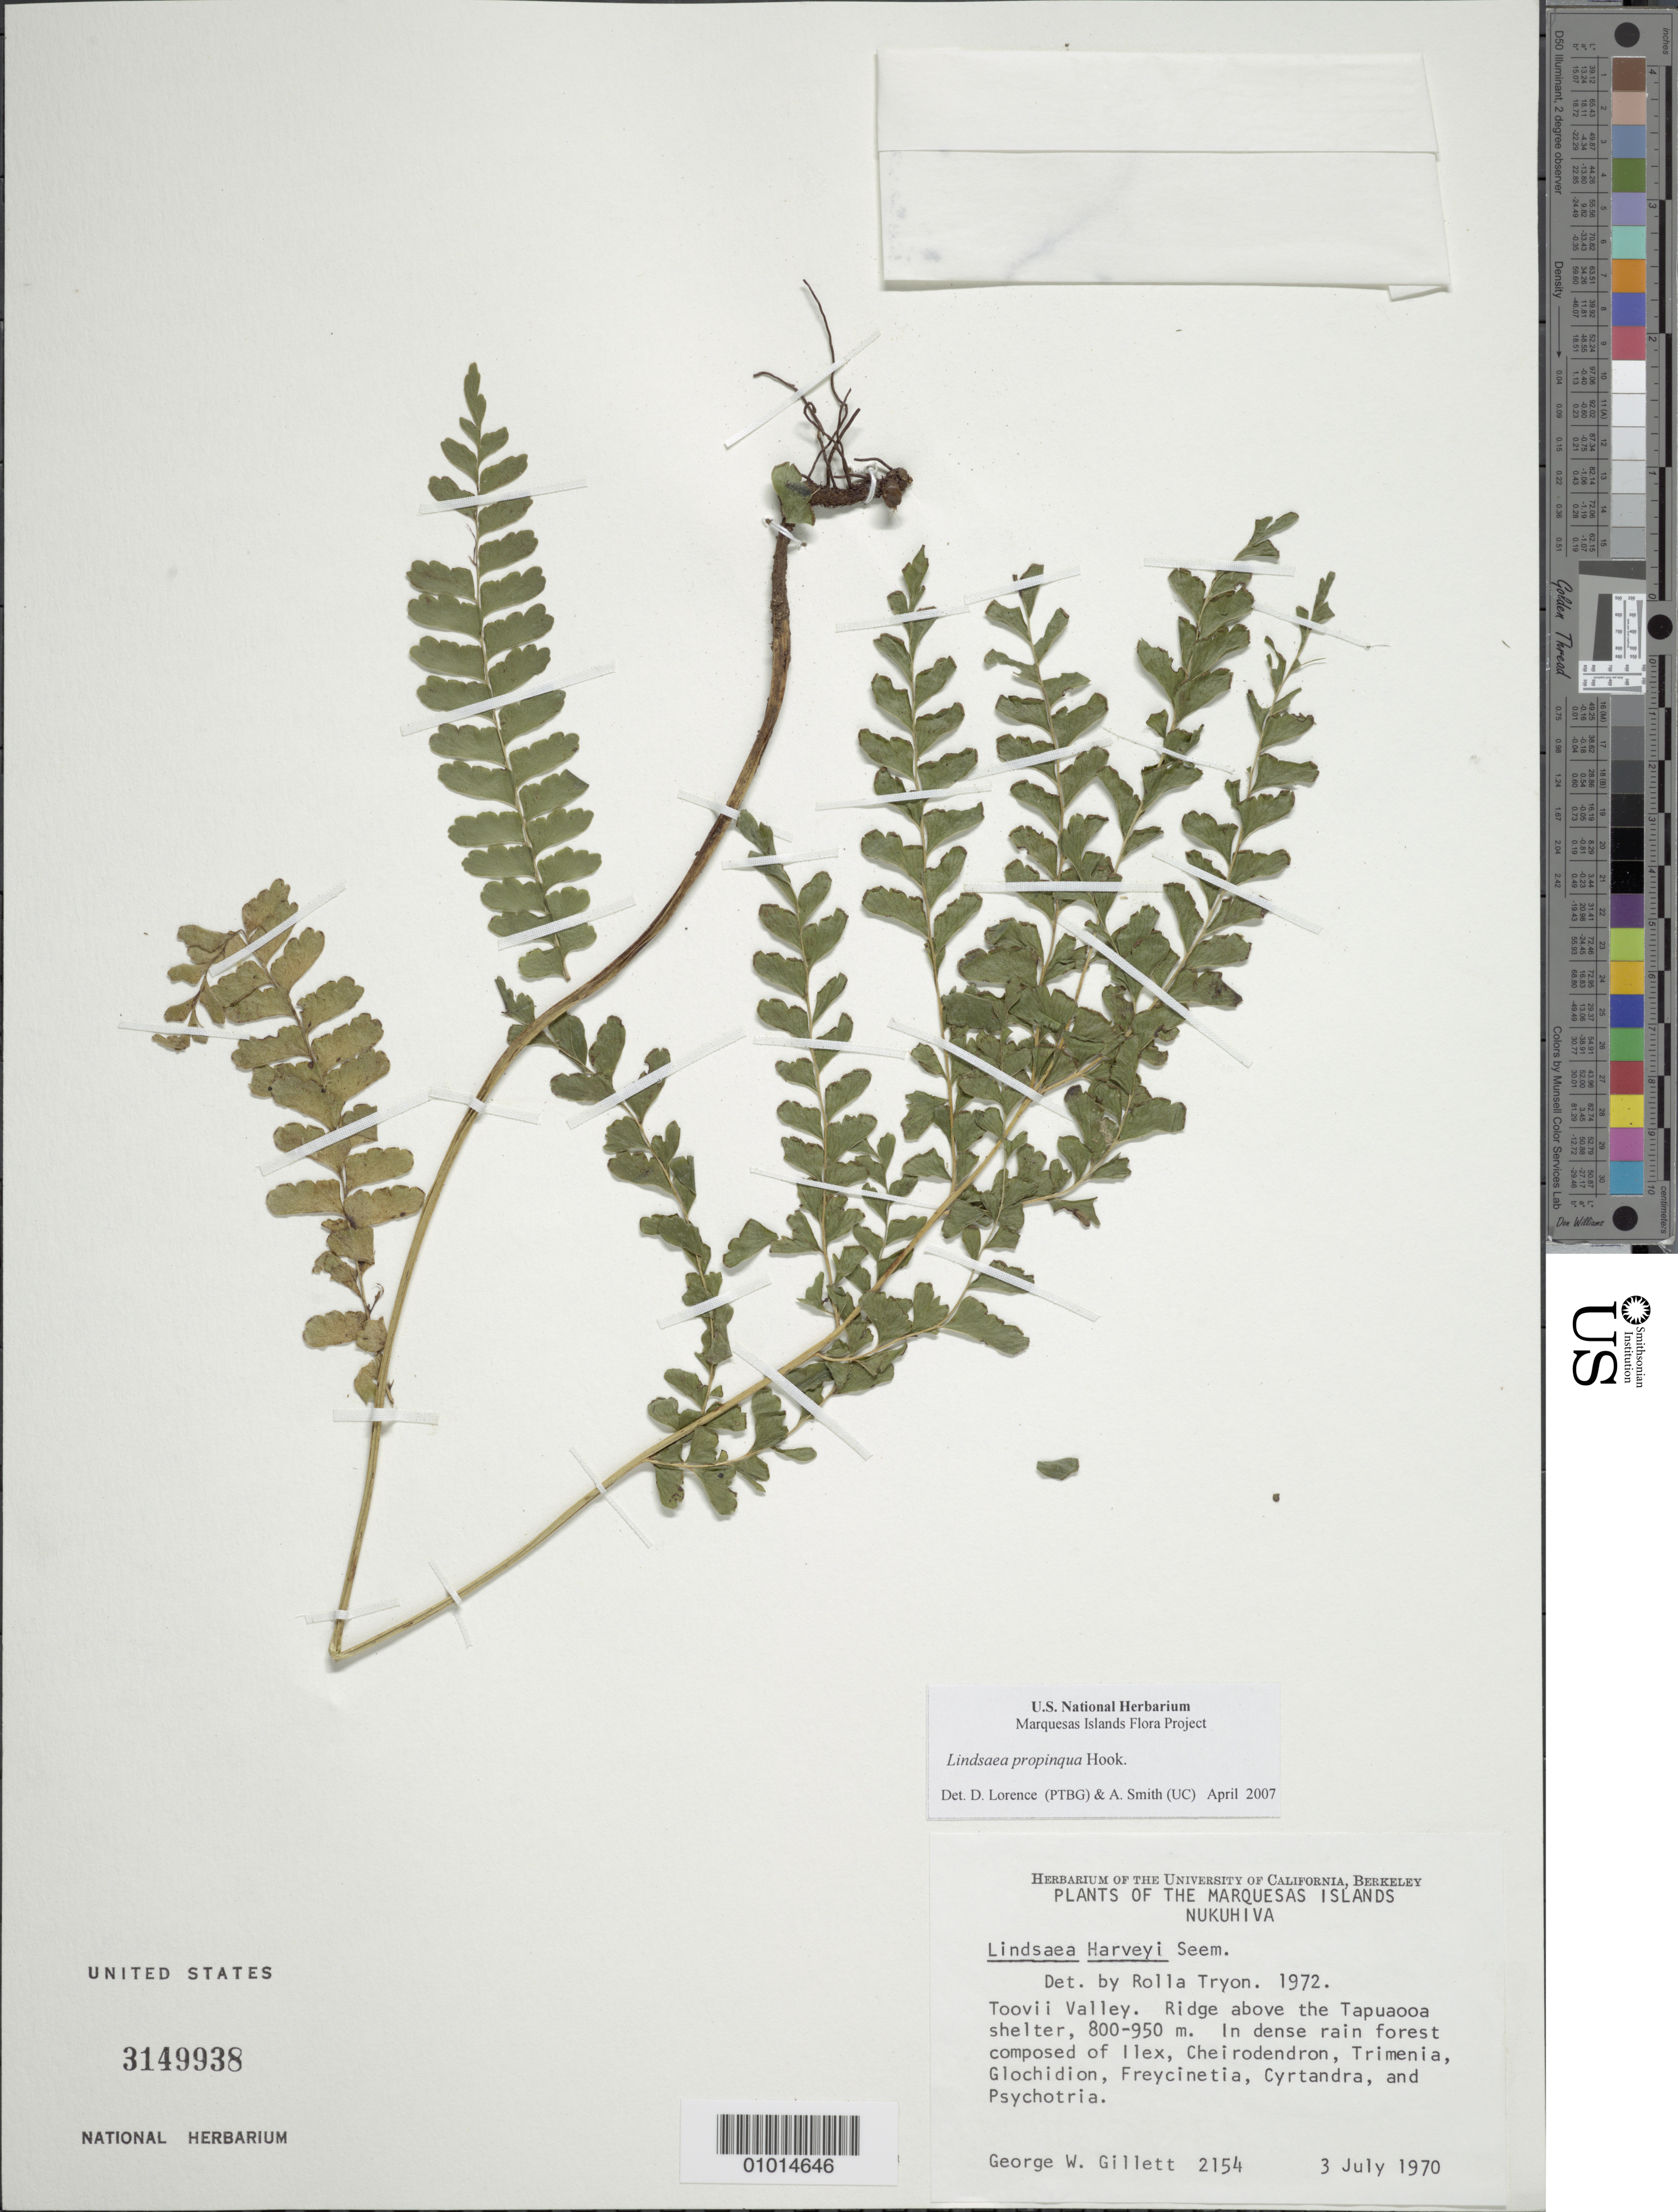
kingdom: Plantae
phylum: Tracheophyta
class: Polypodiopsida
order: Polypodiales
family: Lindsaeaceae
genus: Lindsaea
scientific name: Lindsaea propinqua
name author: Hook.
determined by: Lorence, David H.; Smith, A. R.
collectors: G. Gillett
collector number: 2154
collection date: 1970-07-03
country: French Polynesia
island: Nuku Hiva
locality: Toovii Valley, ridge above Tapuaooa shelter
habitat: Dense rain forest of Ilex, Cheirodendron, Trimenia, Glochidion, Freycinetia, Cyrtandra, Psychotria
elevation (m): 800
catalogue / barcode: US 3149938